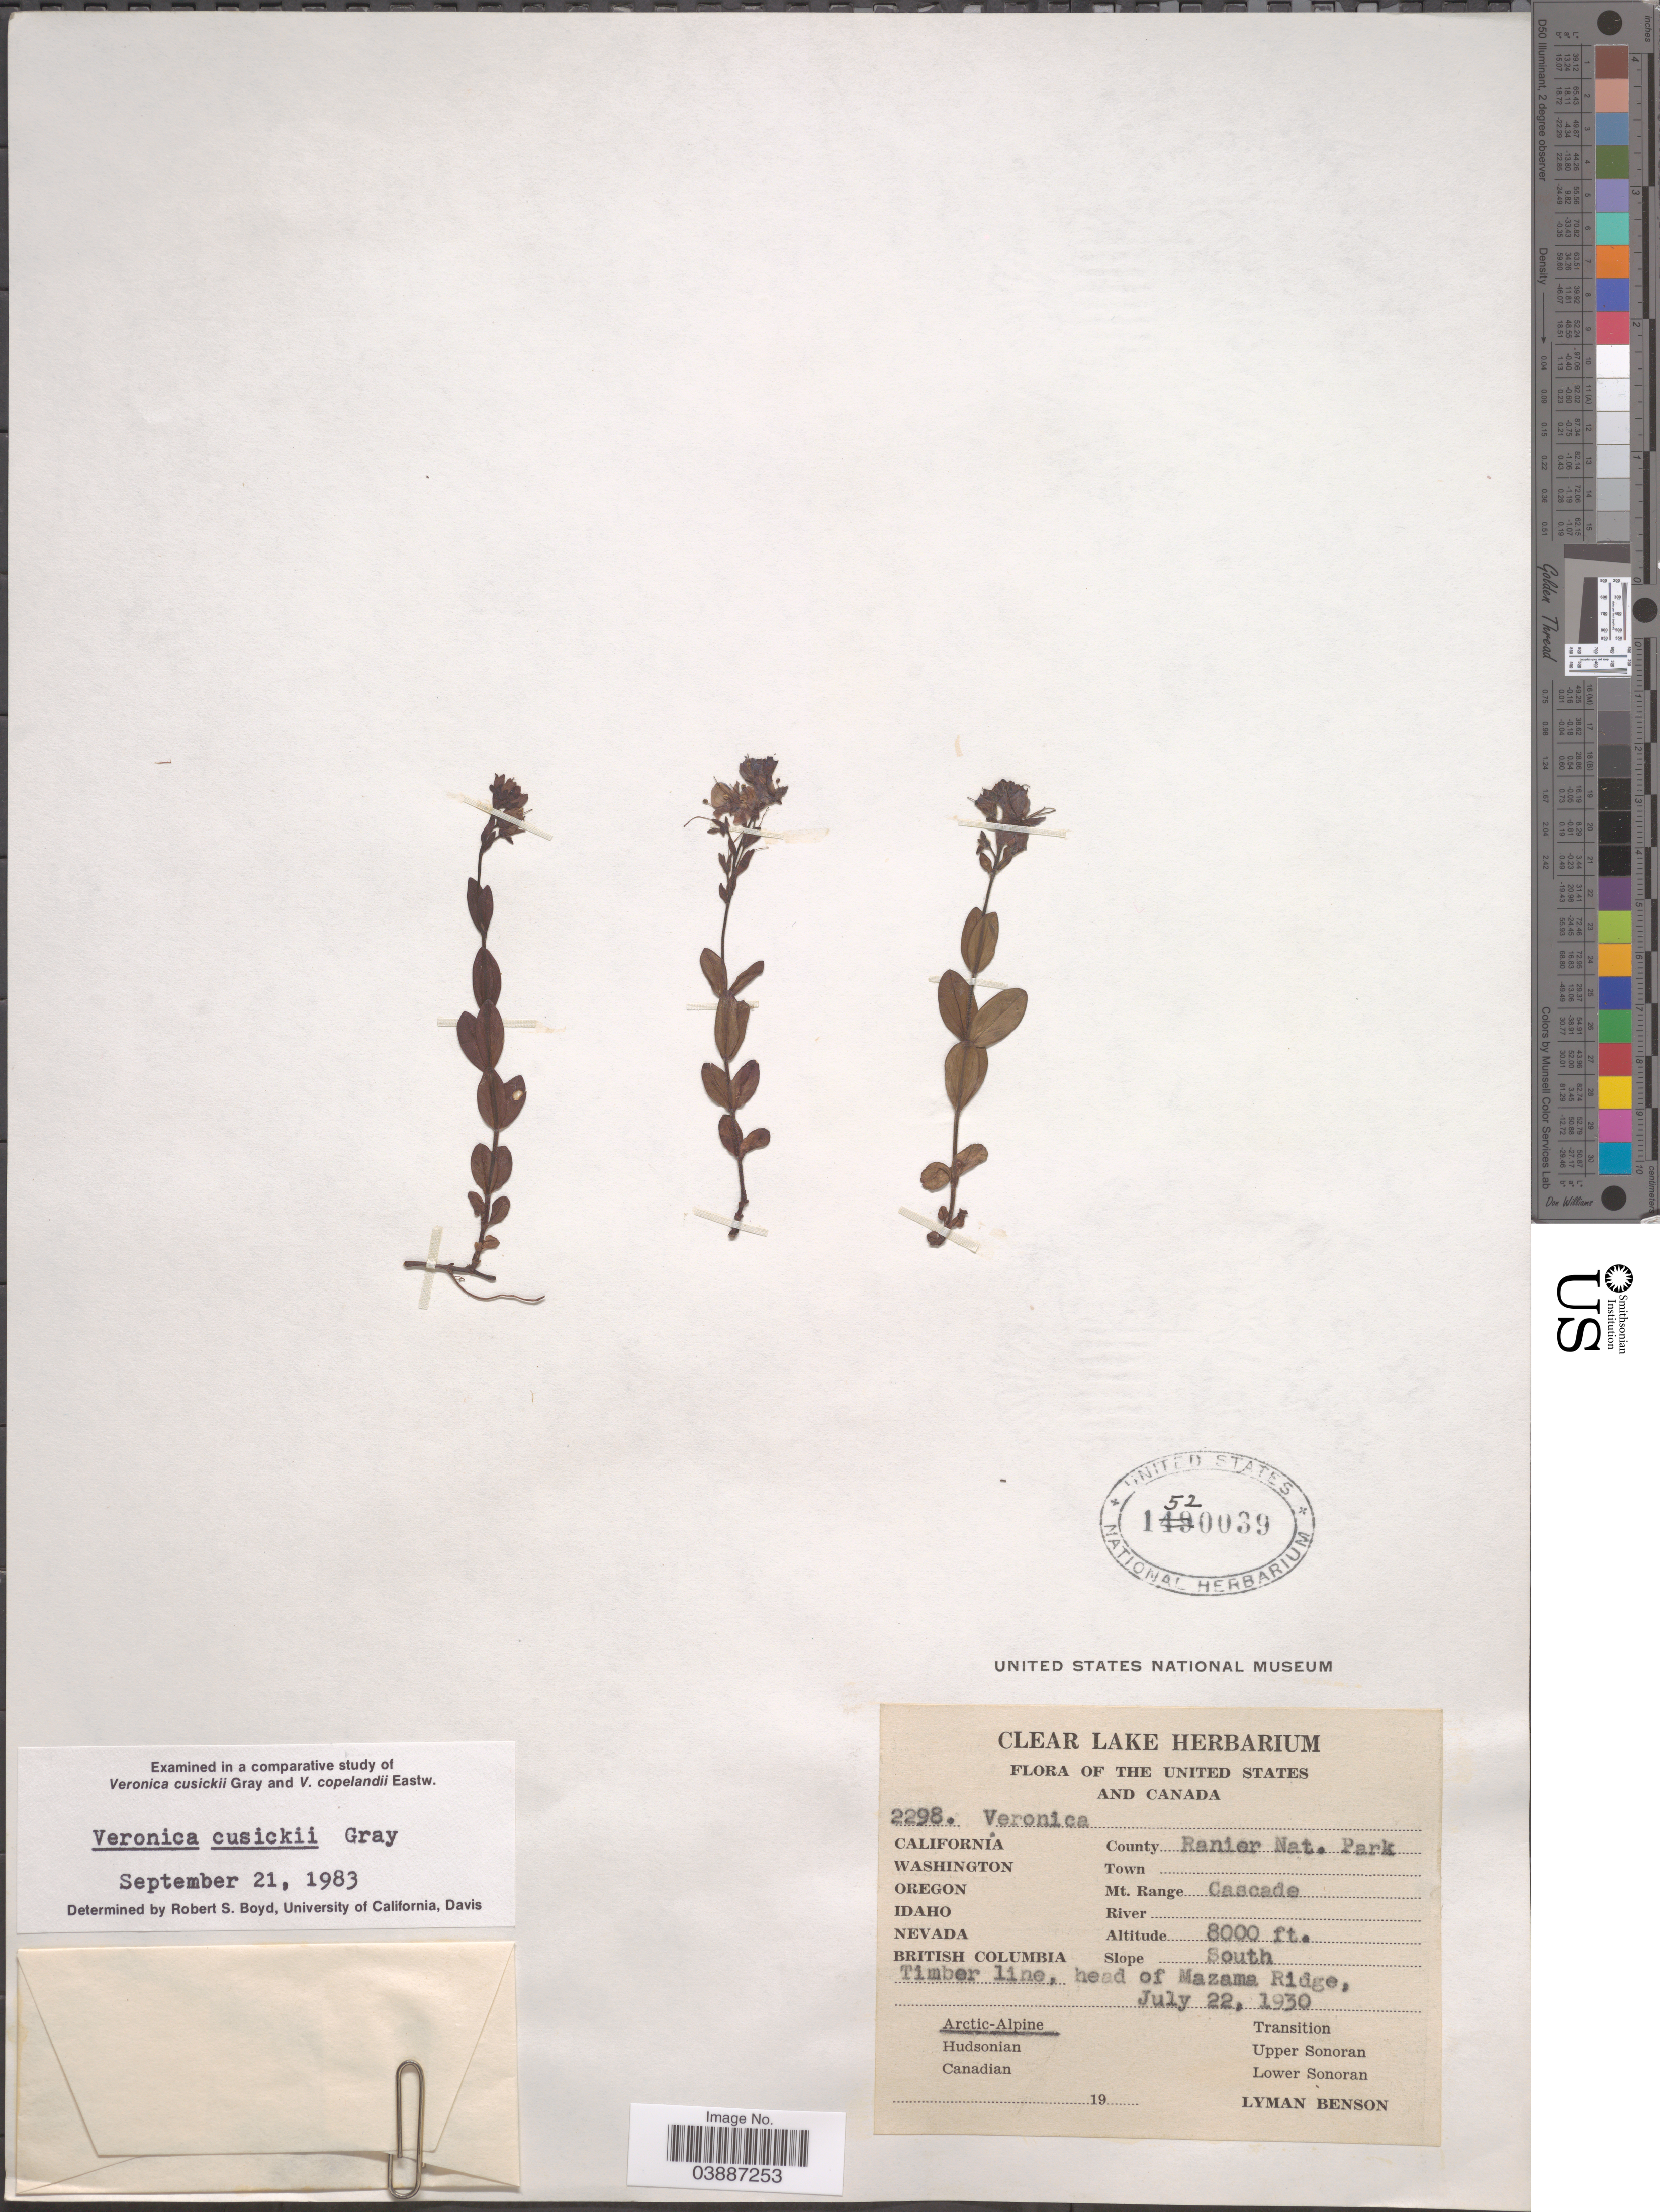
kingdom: Plantae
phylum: Tracheophyta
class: Magnoliopsida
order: Lamiales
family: Plantaginaceae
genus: Veronica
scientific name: Veronica cusickii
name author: A. Gray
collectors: L. D. Benson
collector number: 2298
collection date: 1930-07-22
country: United States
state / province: Washington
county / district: Lewis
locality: Ranier Nat. Park. Mt. Range Cascade. Slope South. Timber line, head of Mazama Ridge. Arctic-Alpine.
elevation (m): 2438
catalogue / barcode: US 1520039